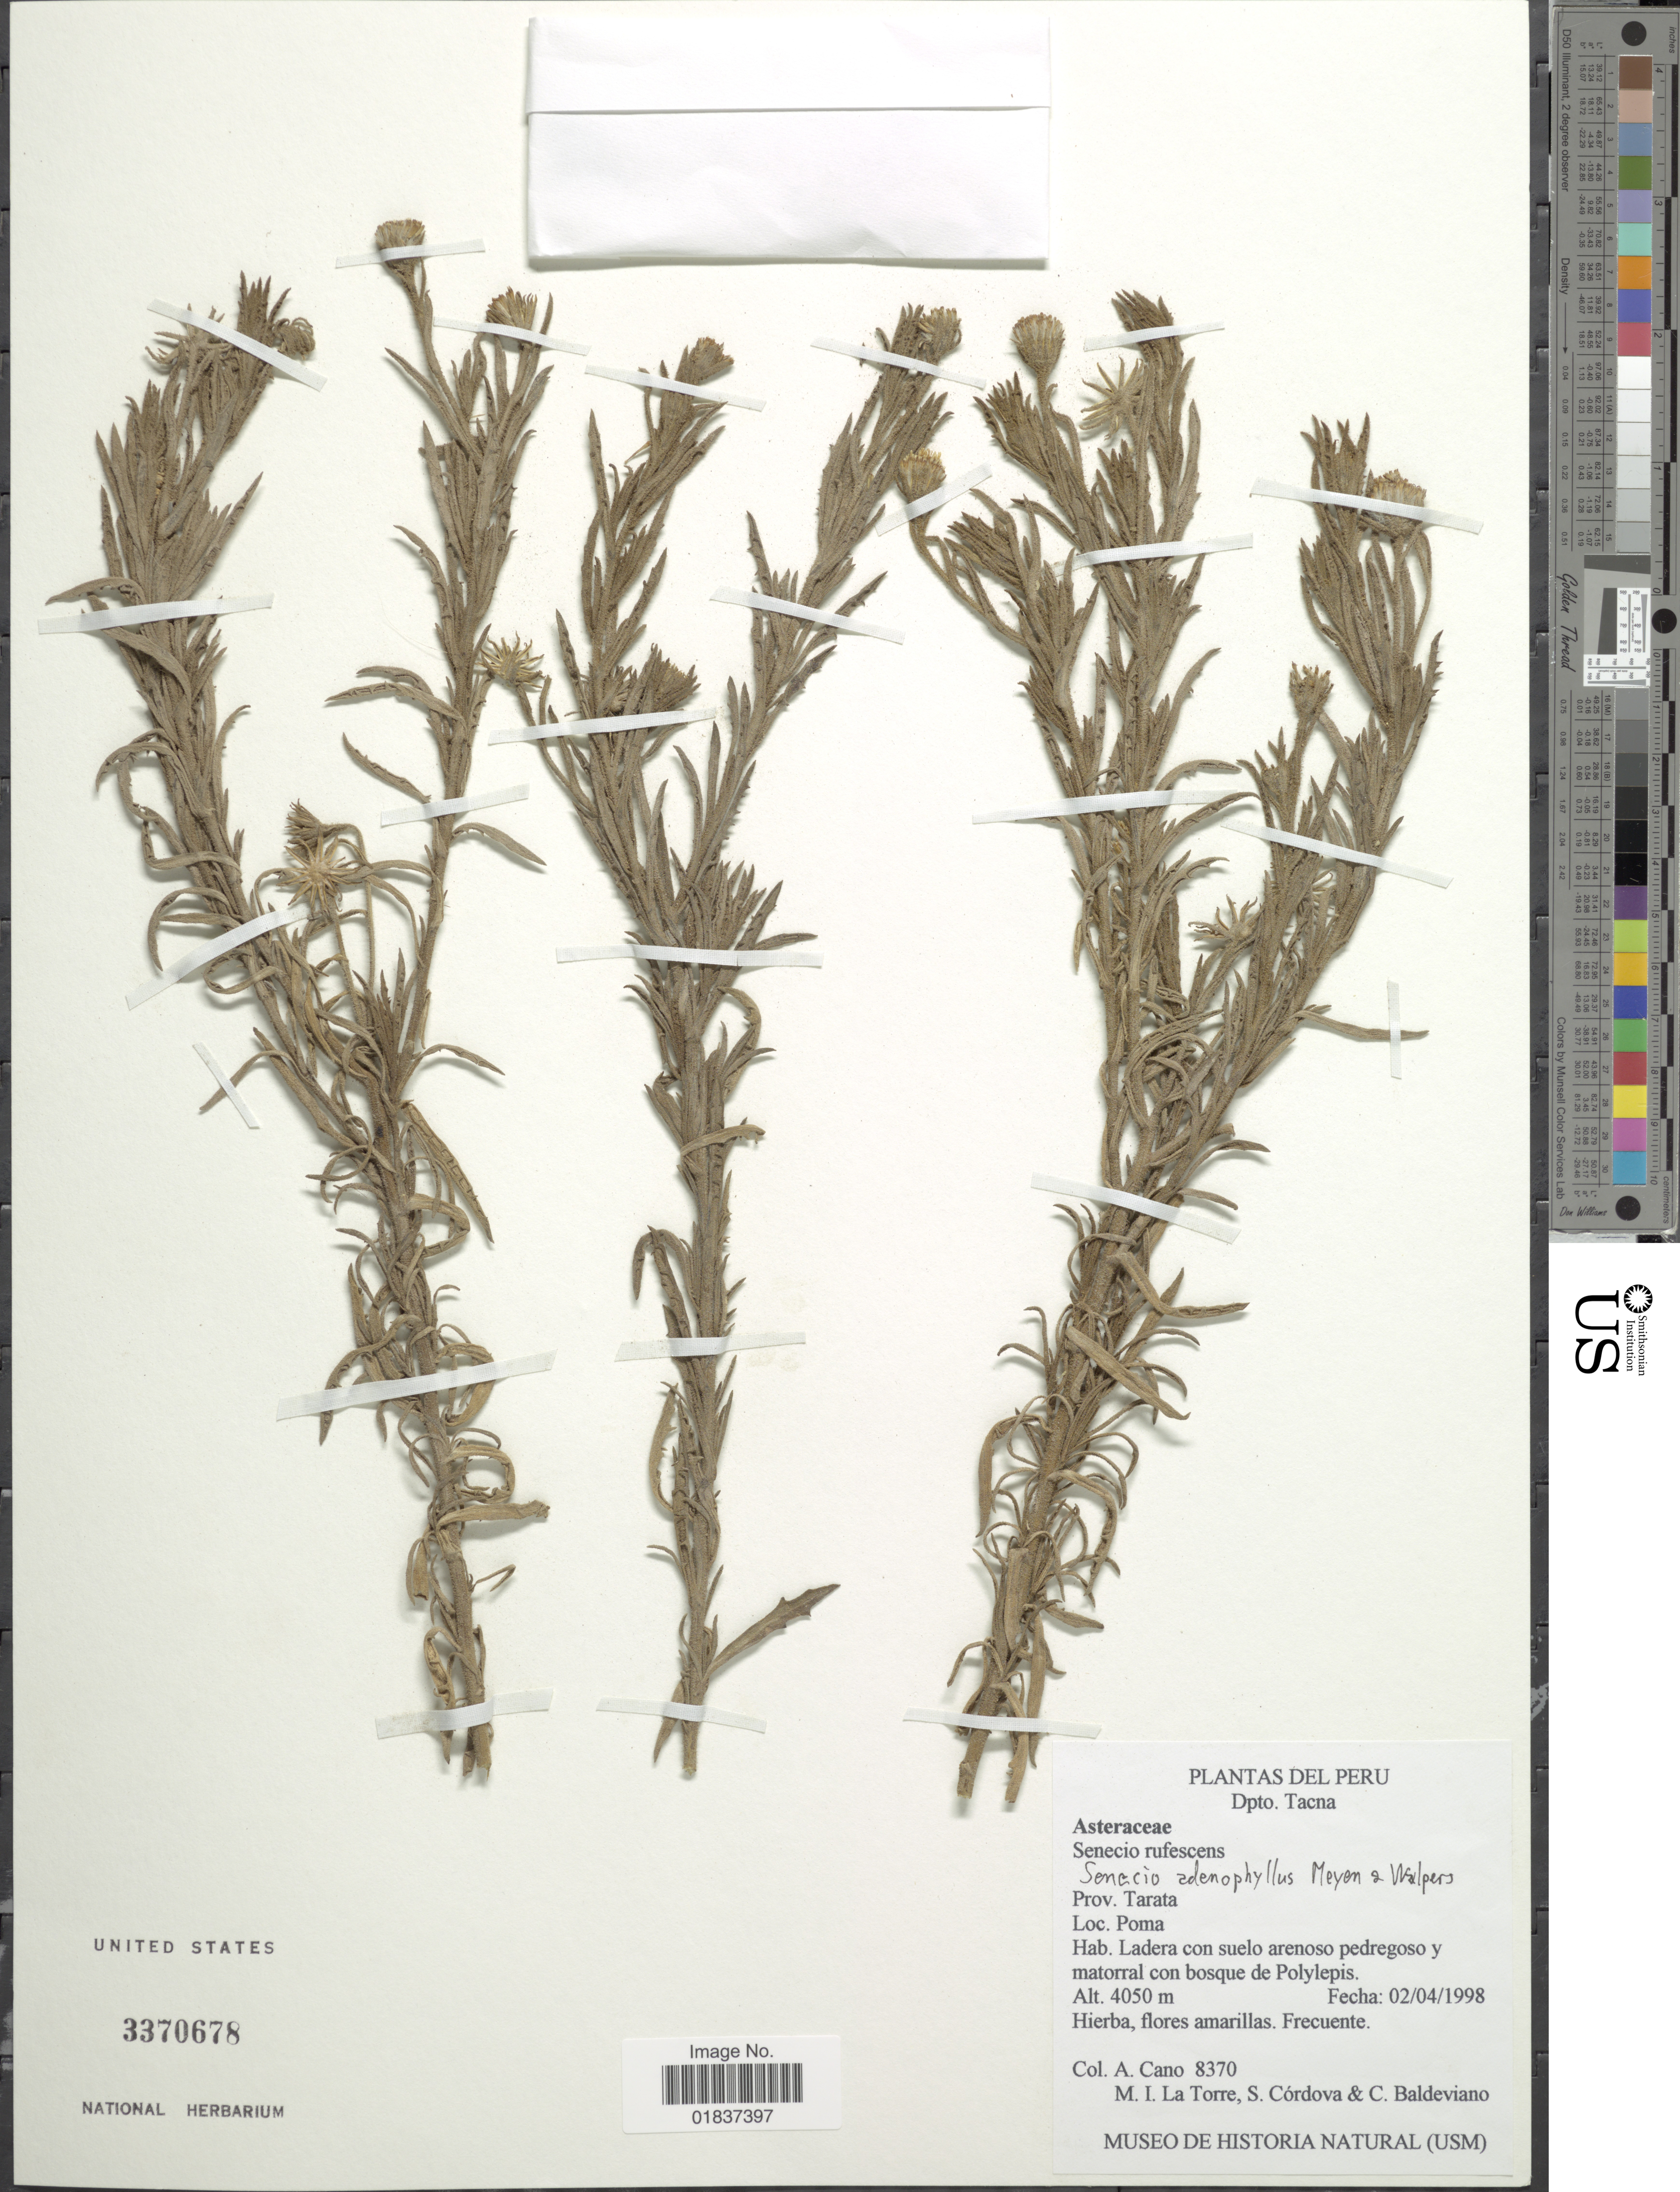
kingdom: Plantae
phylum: Tracheophyta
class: Magnoliopsida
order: Asterales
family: Asteraceae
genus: Senecio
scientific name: Senecio adenophyllus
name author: Meyen & Walp.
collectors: A. Cano, M. I. La Torre, S. Cordova & C. Baldeviano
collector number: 8370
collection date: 1998-04-02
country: Peru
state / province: Tacna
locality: Dpto. Tacna. Prov. Tarata. Poma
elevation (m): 4050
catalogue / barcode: US 3370678